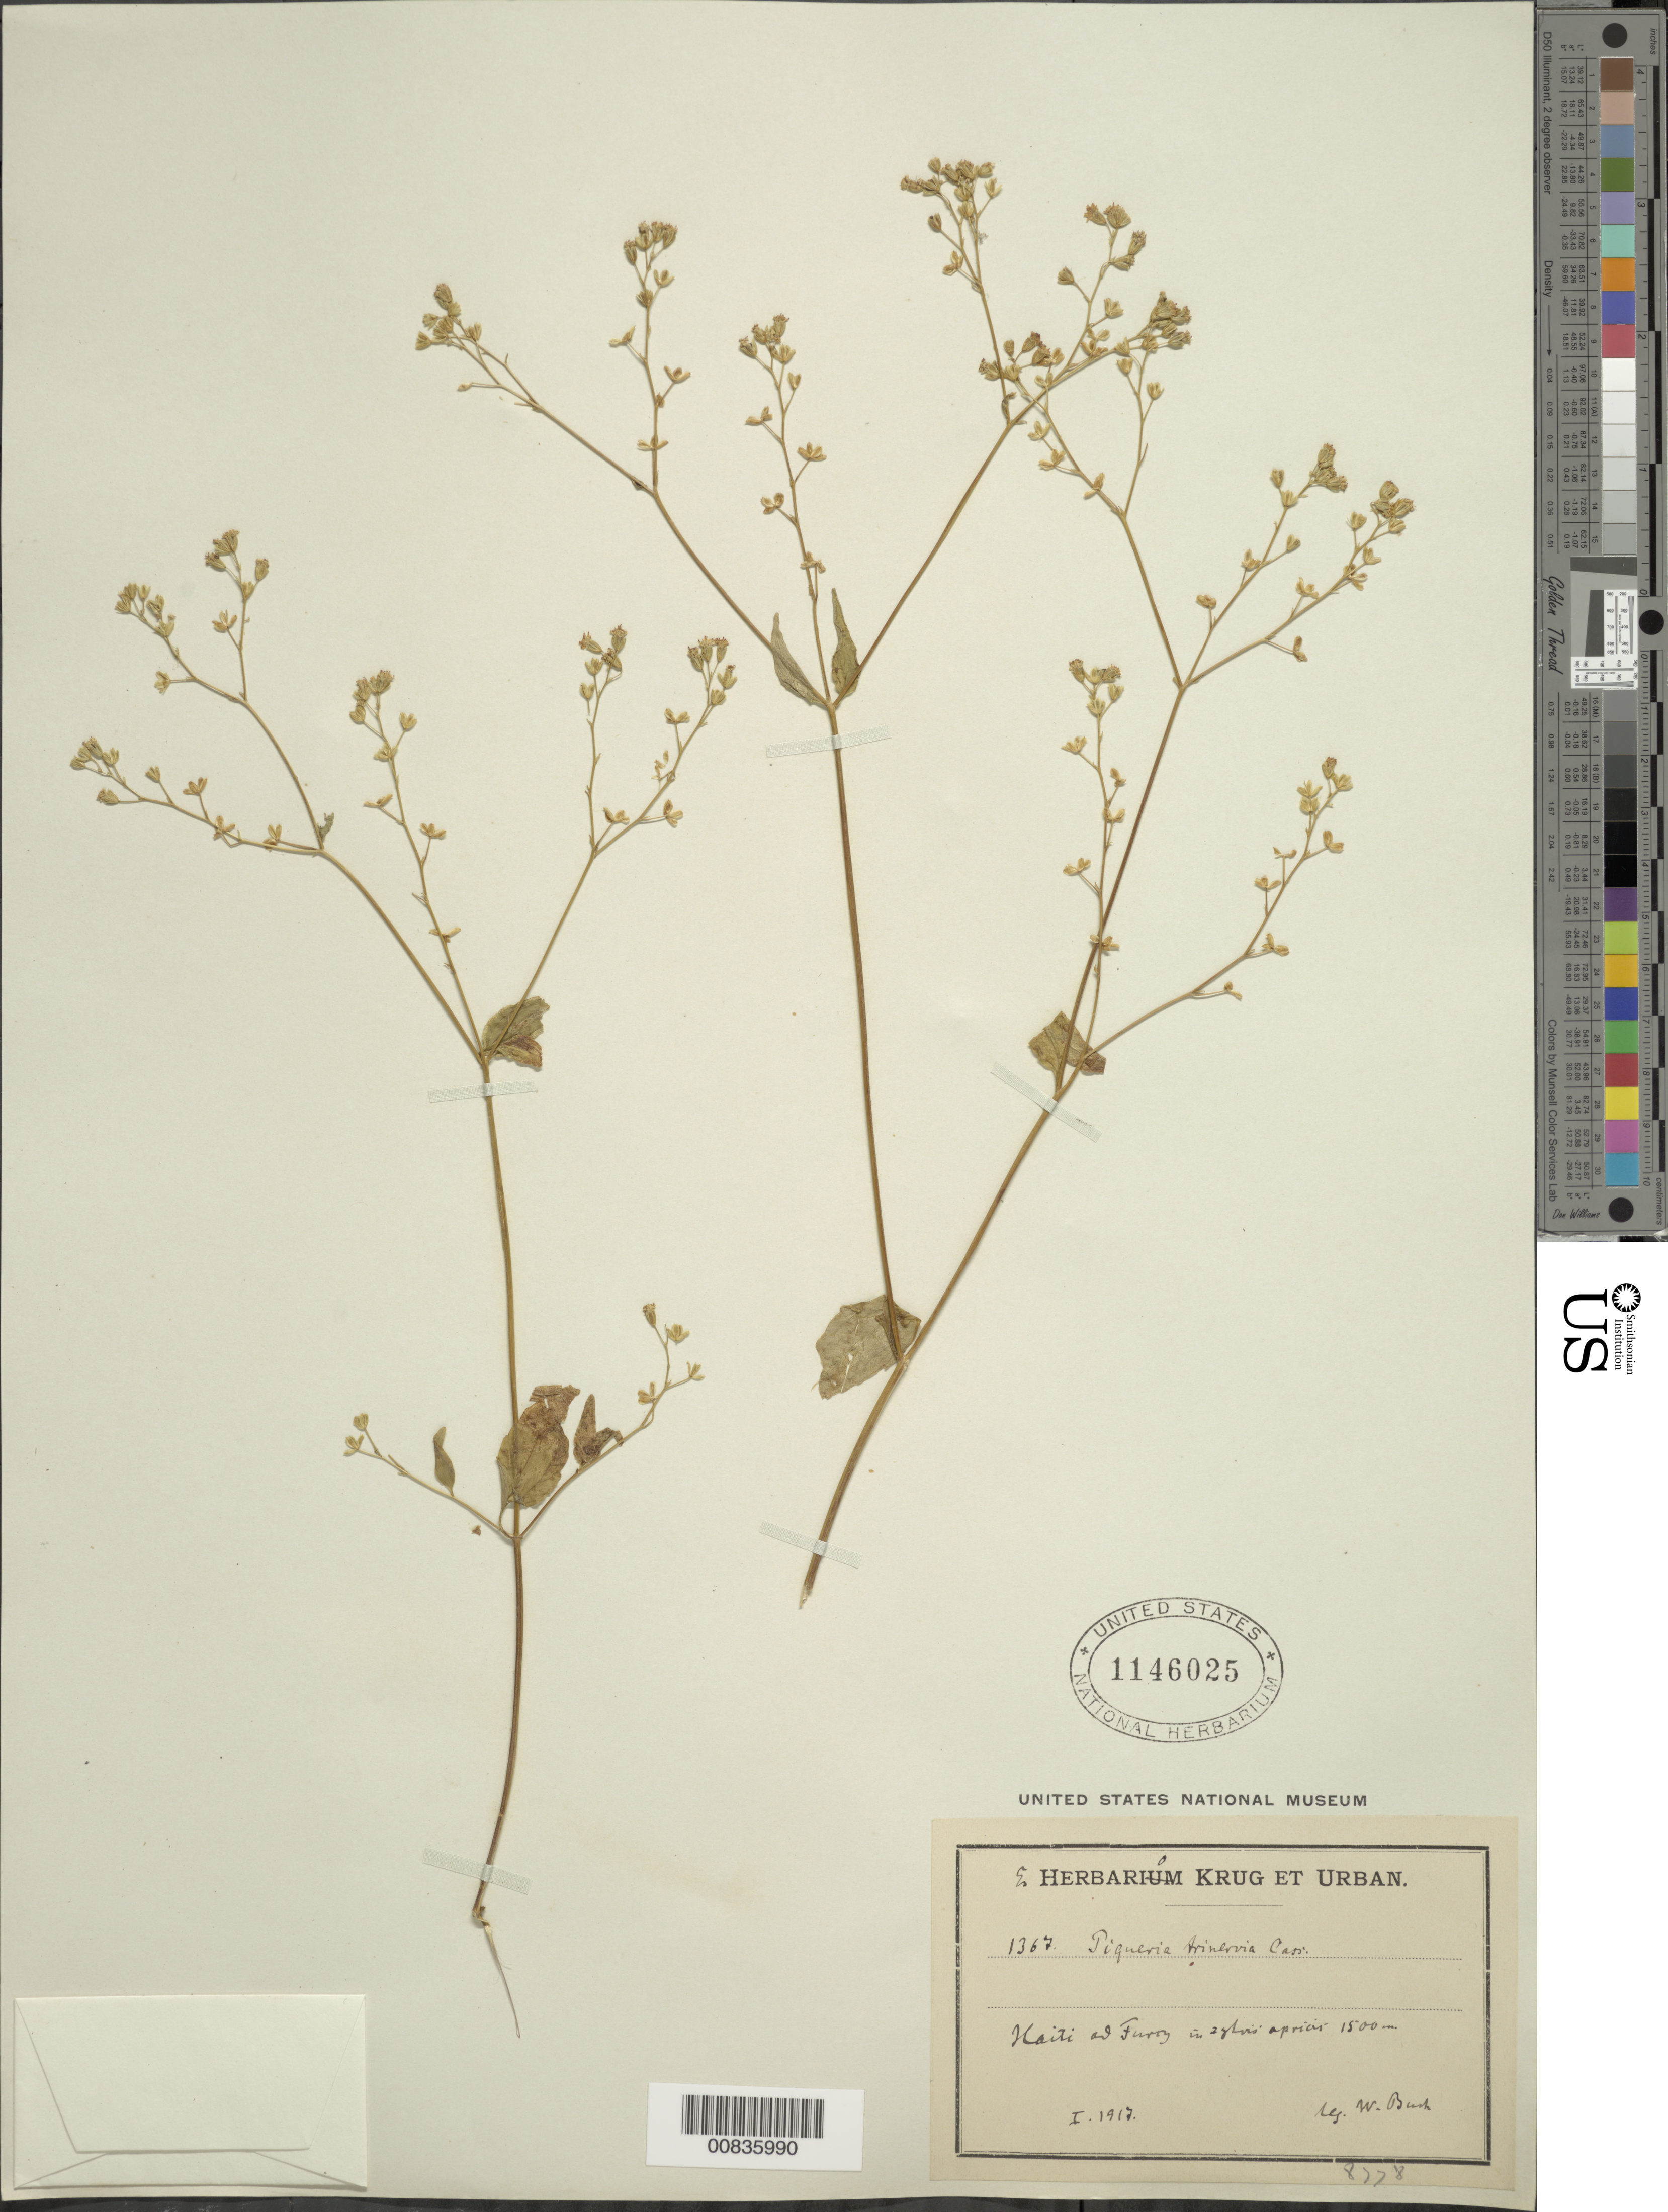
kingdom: Plantae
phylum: Tracheophyta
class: Magnoliopsida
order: Asterales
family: Asteraceae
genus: Piqueria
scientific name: Piqueria trinervia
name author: Cav.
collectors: W. Bush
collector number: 1367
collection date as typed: Jan 1917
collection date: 1917-01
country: Haiti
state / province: Óuest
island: Hispaniola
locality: Furcy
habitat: Sylvis apricis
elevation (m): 1500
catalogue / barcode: US 1146025